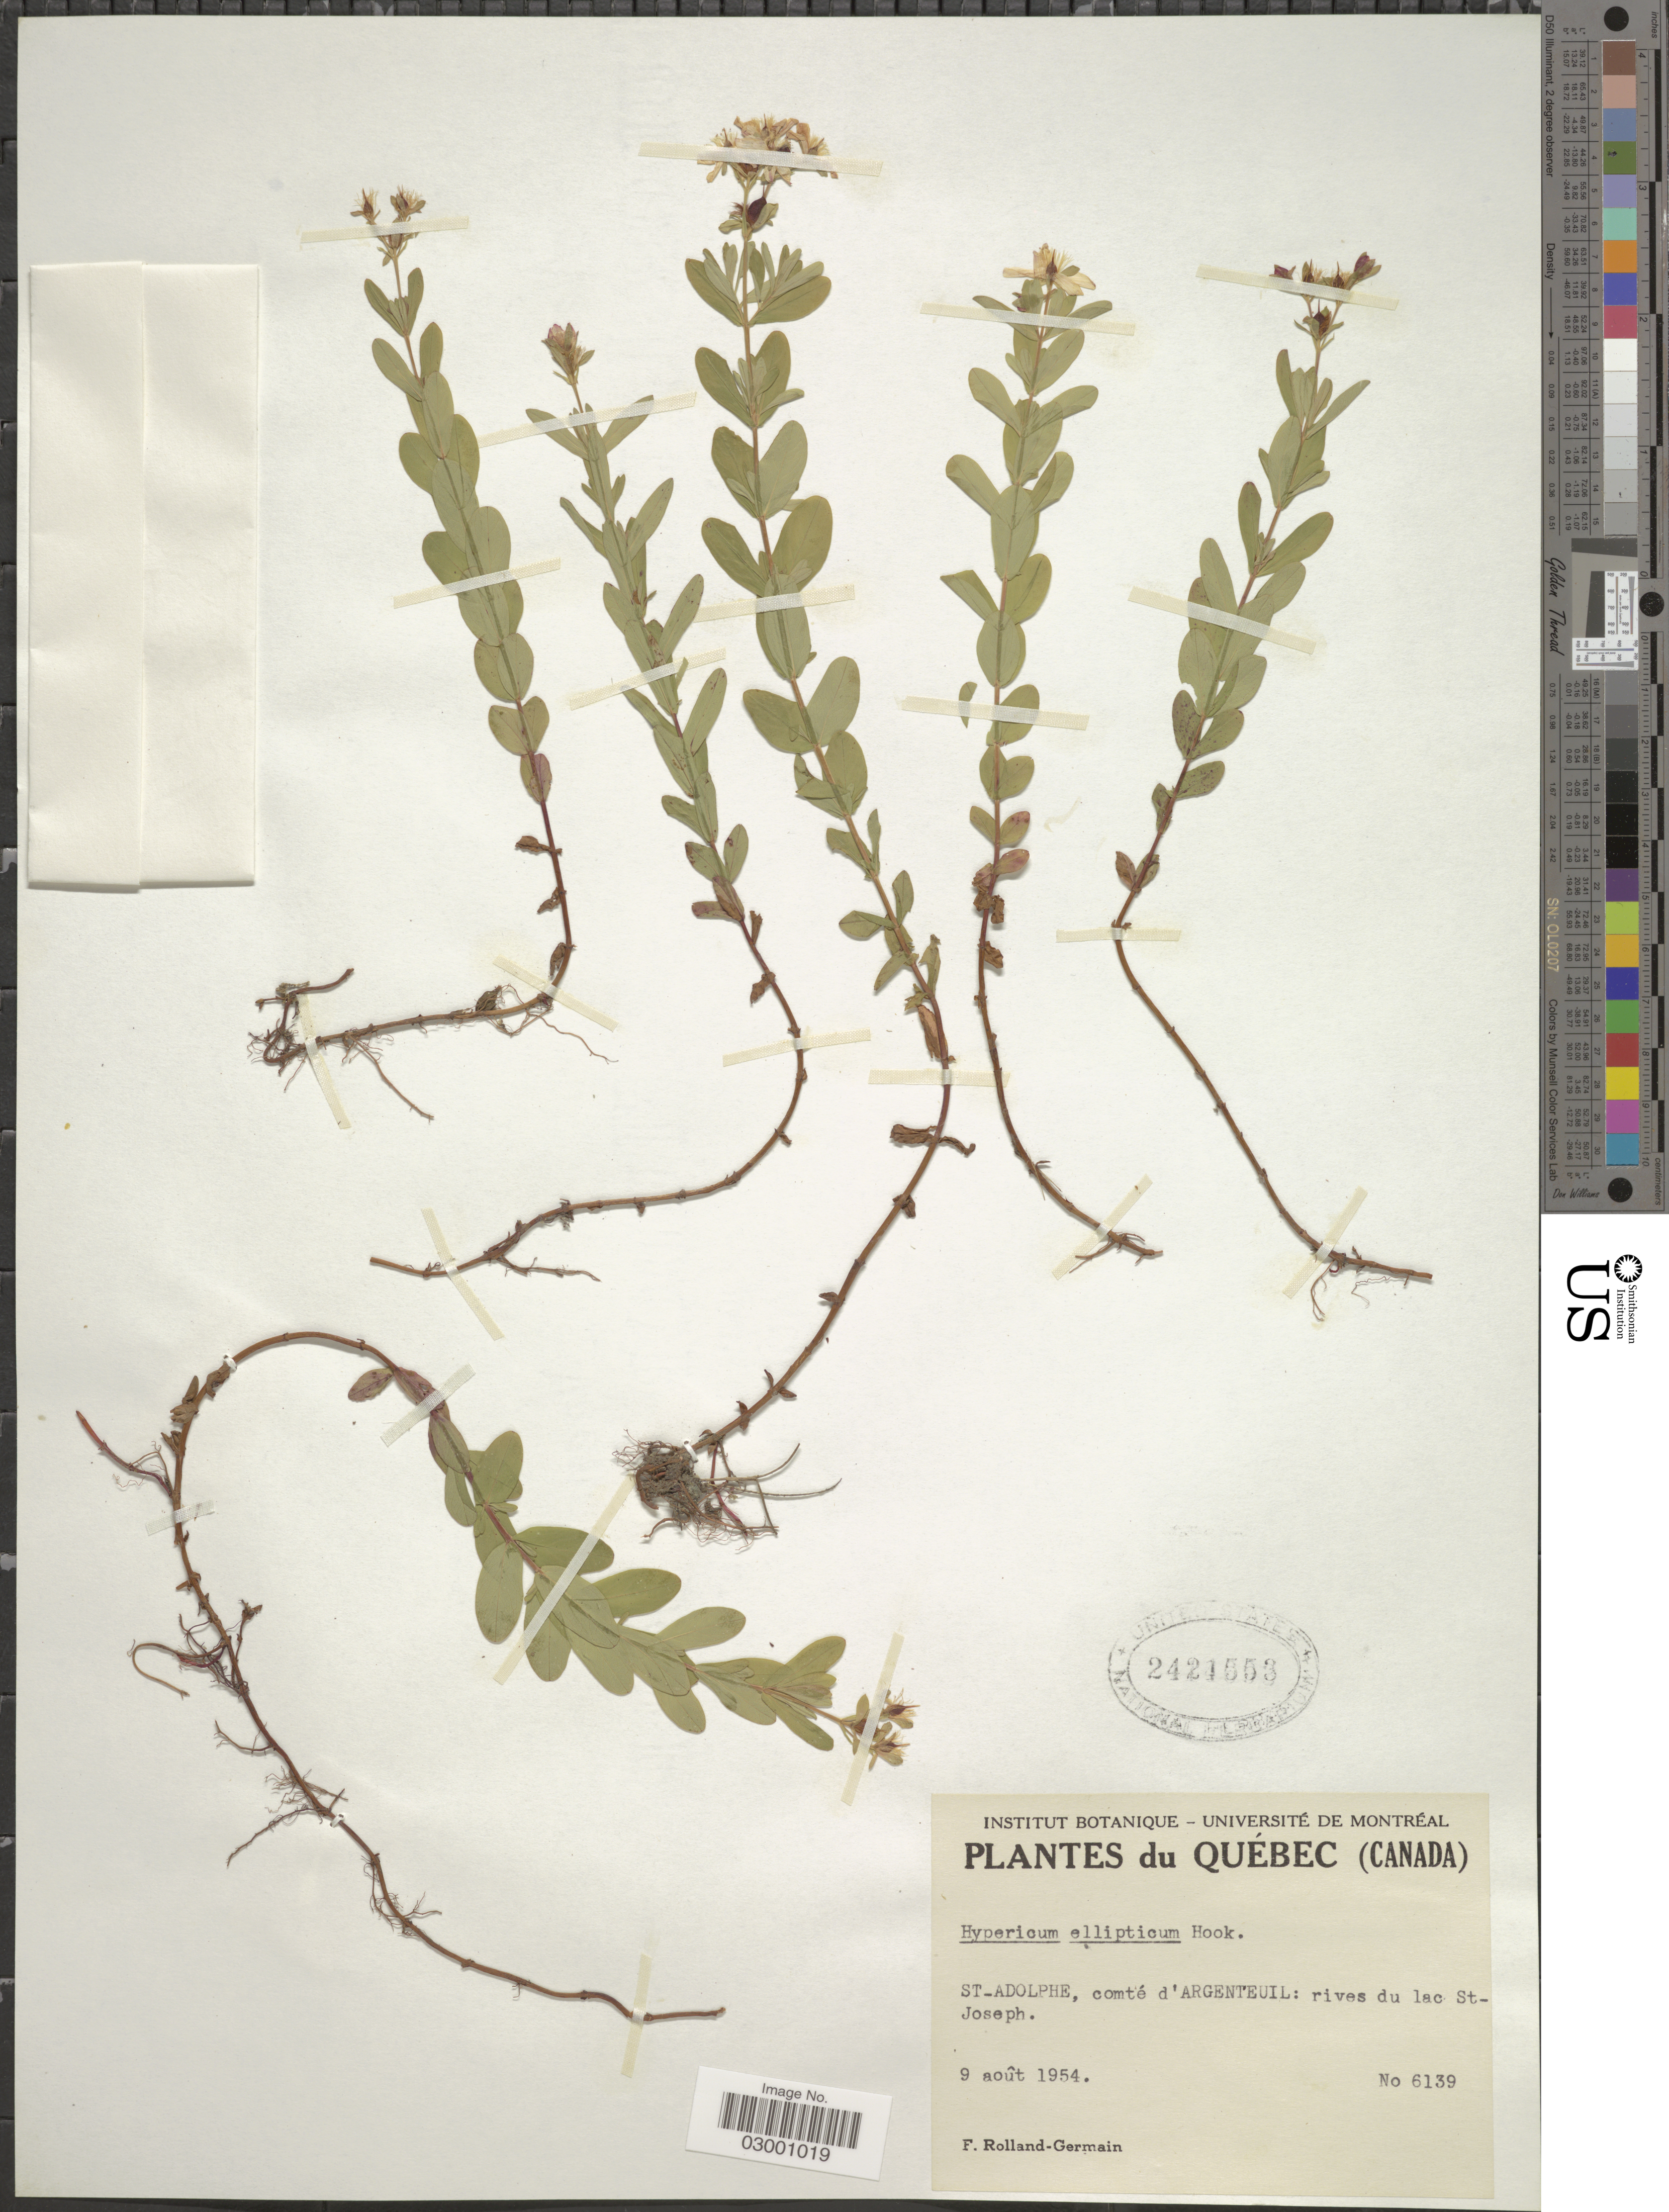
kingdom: Plantae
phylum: Tracheophyta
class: Magnoliopsida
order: Malpighiales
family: Hypericaceae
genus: Hypericum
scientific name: Hypericum ellipticum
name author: Hook.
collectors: Rolland-Germain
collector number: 6139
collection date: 1954-08-09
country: Canada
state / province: Quebec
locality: St-Adolphe, comté d'Argenteuil: rives du lac St-Joseph.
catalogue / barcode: US 2421553